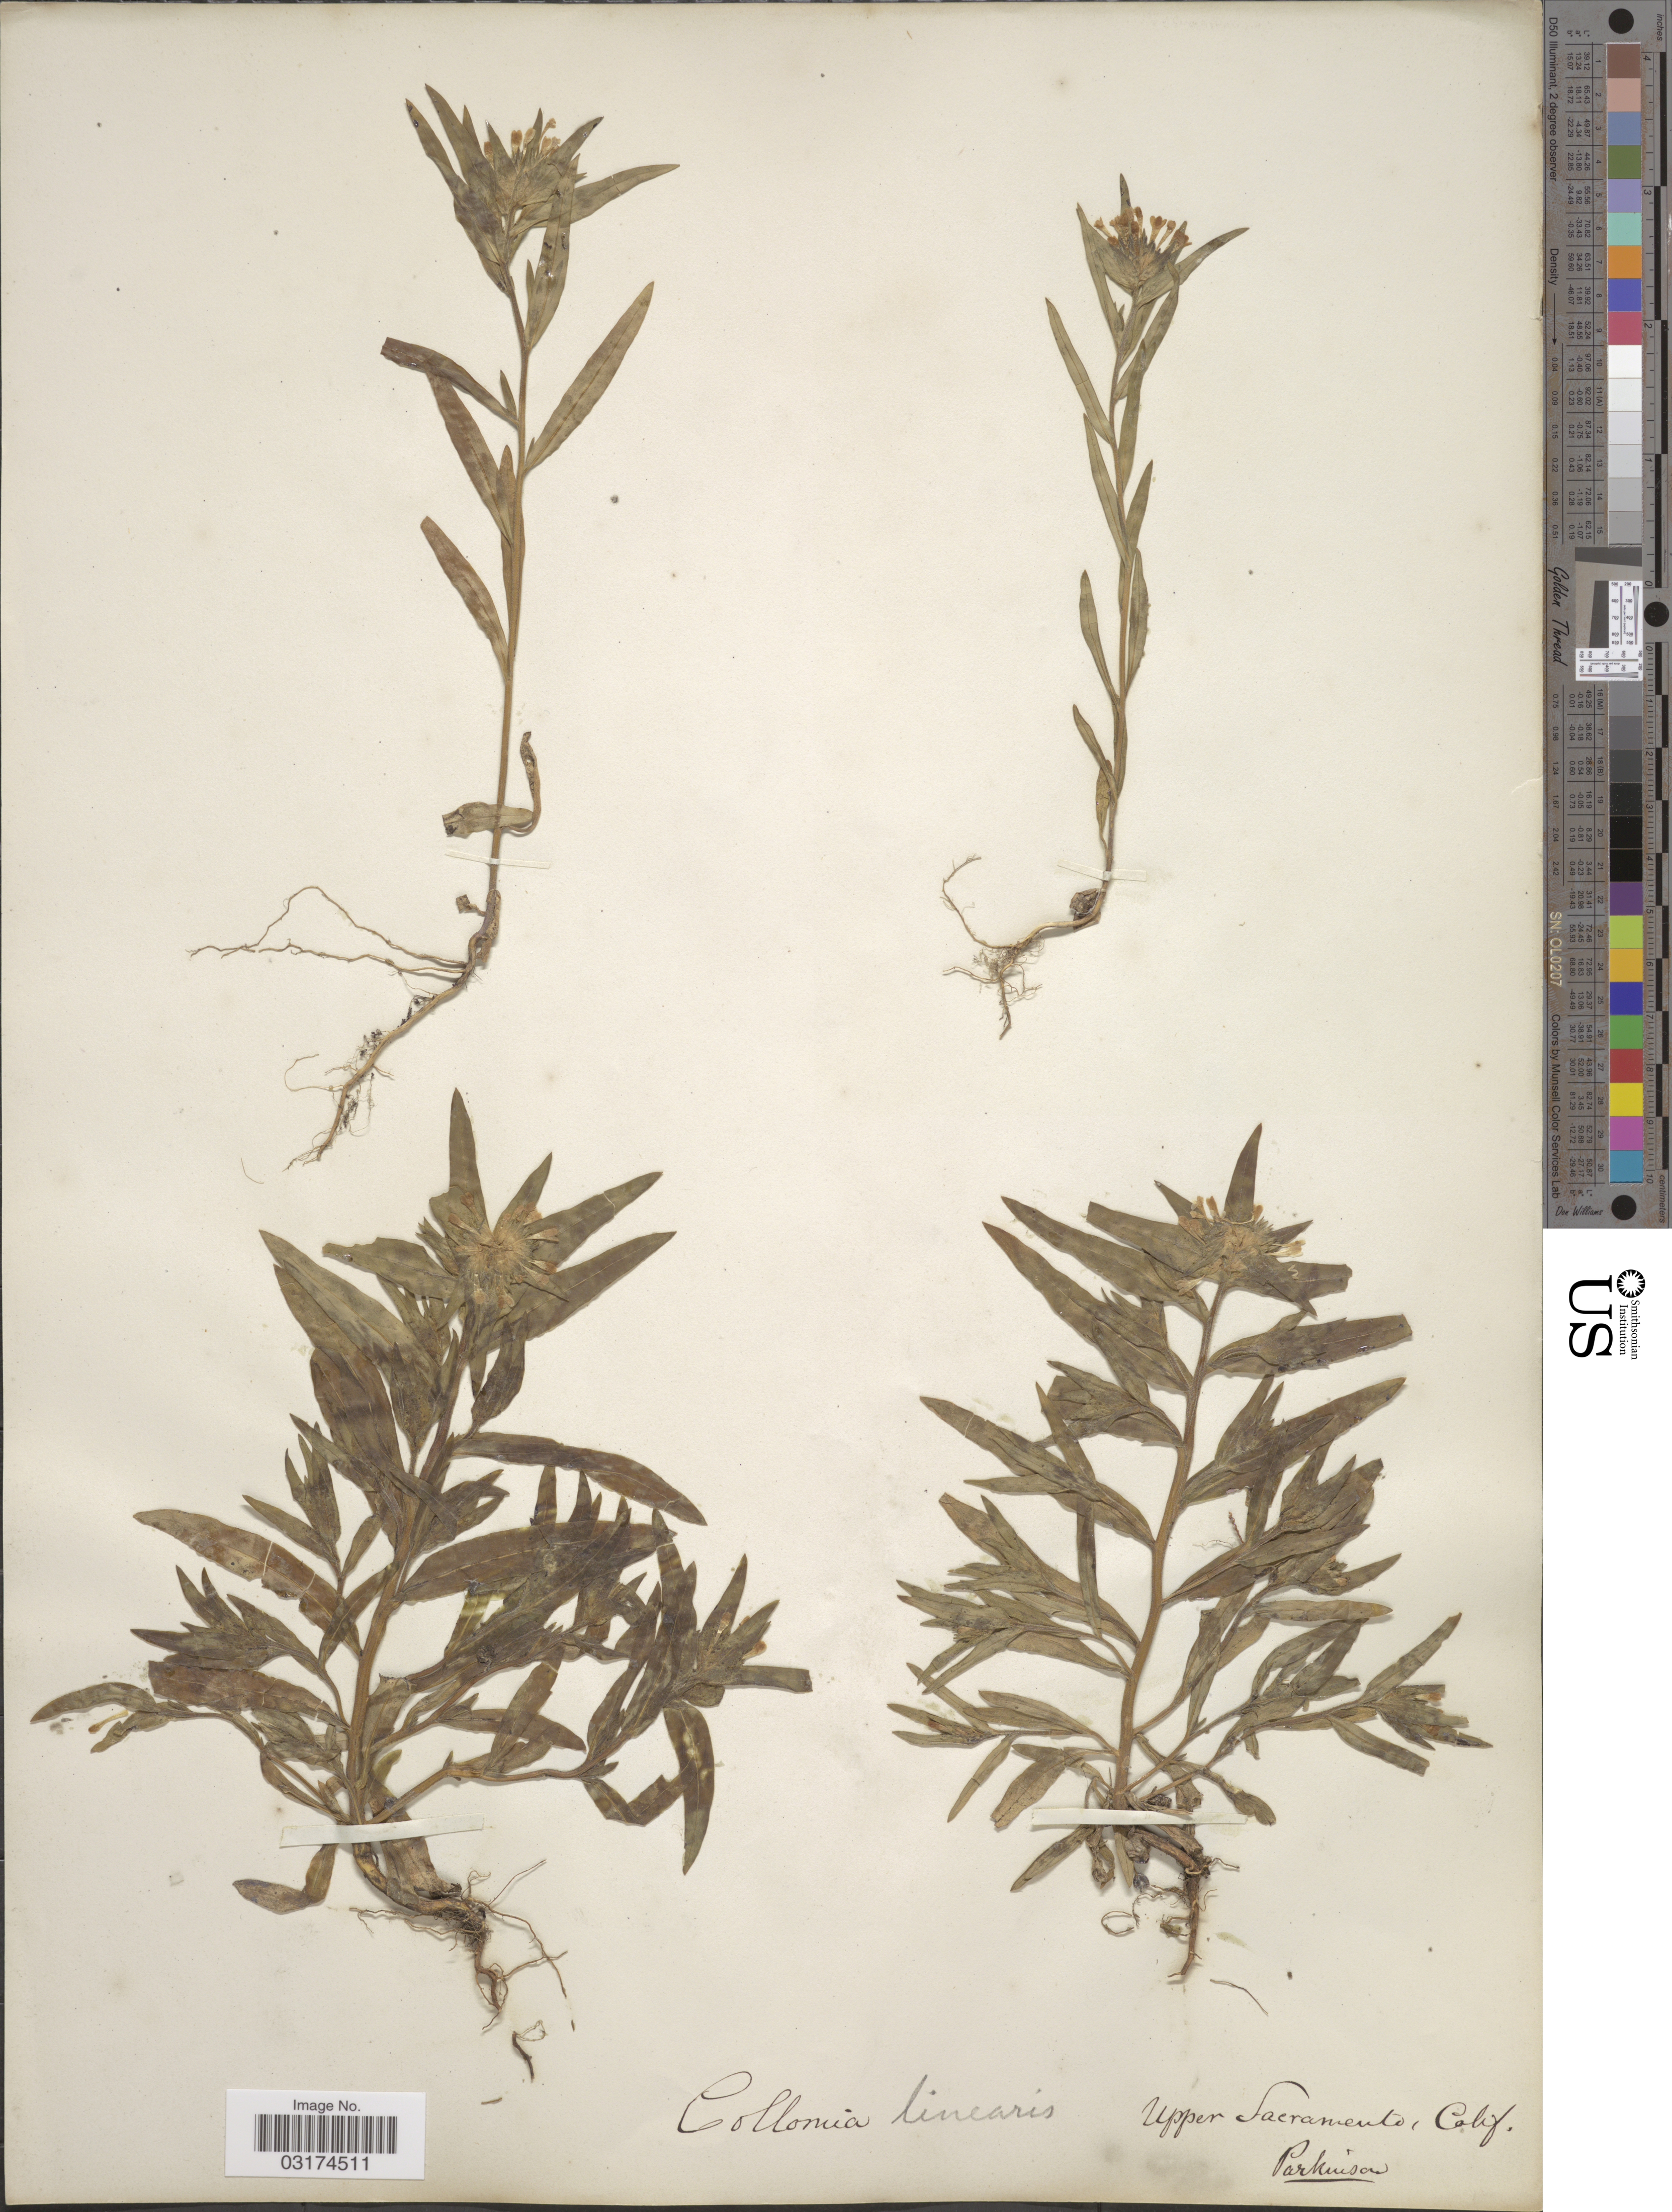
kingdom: Plantae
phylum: Tracheophyta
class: Magnoliopsida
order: Ericales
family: Polemoniaceae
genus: Collomia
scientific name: Collomia linearis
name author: Nutt.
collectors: Parkinson, --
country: United States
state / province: California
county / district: Sacramento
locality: Upper Sacramento.